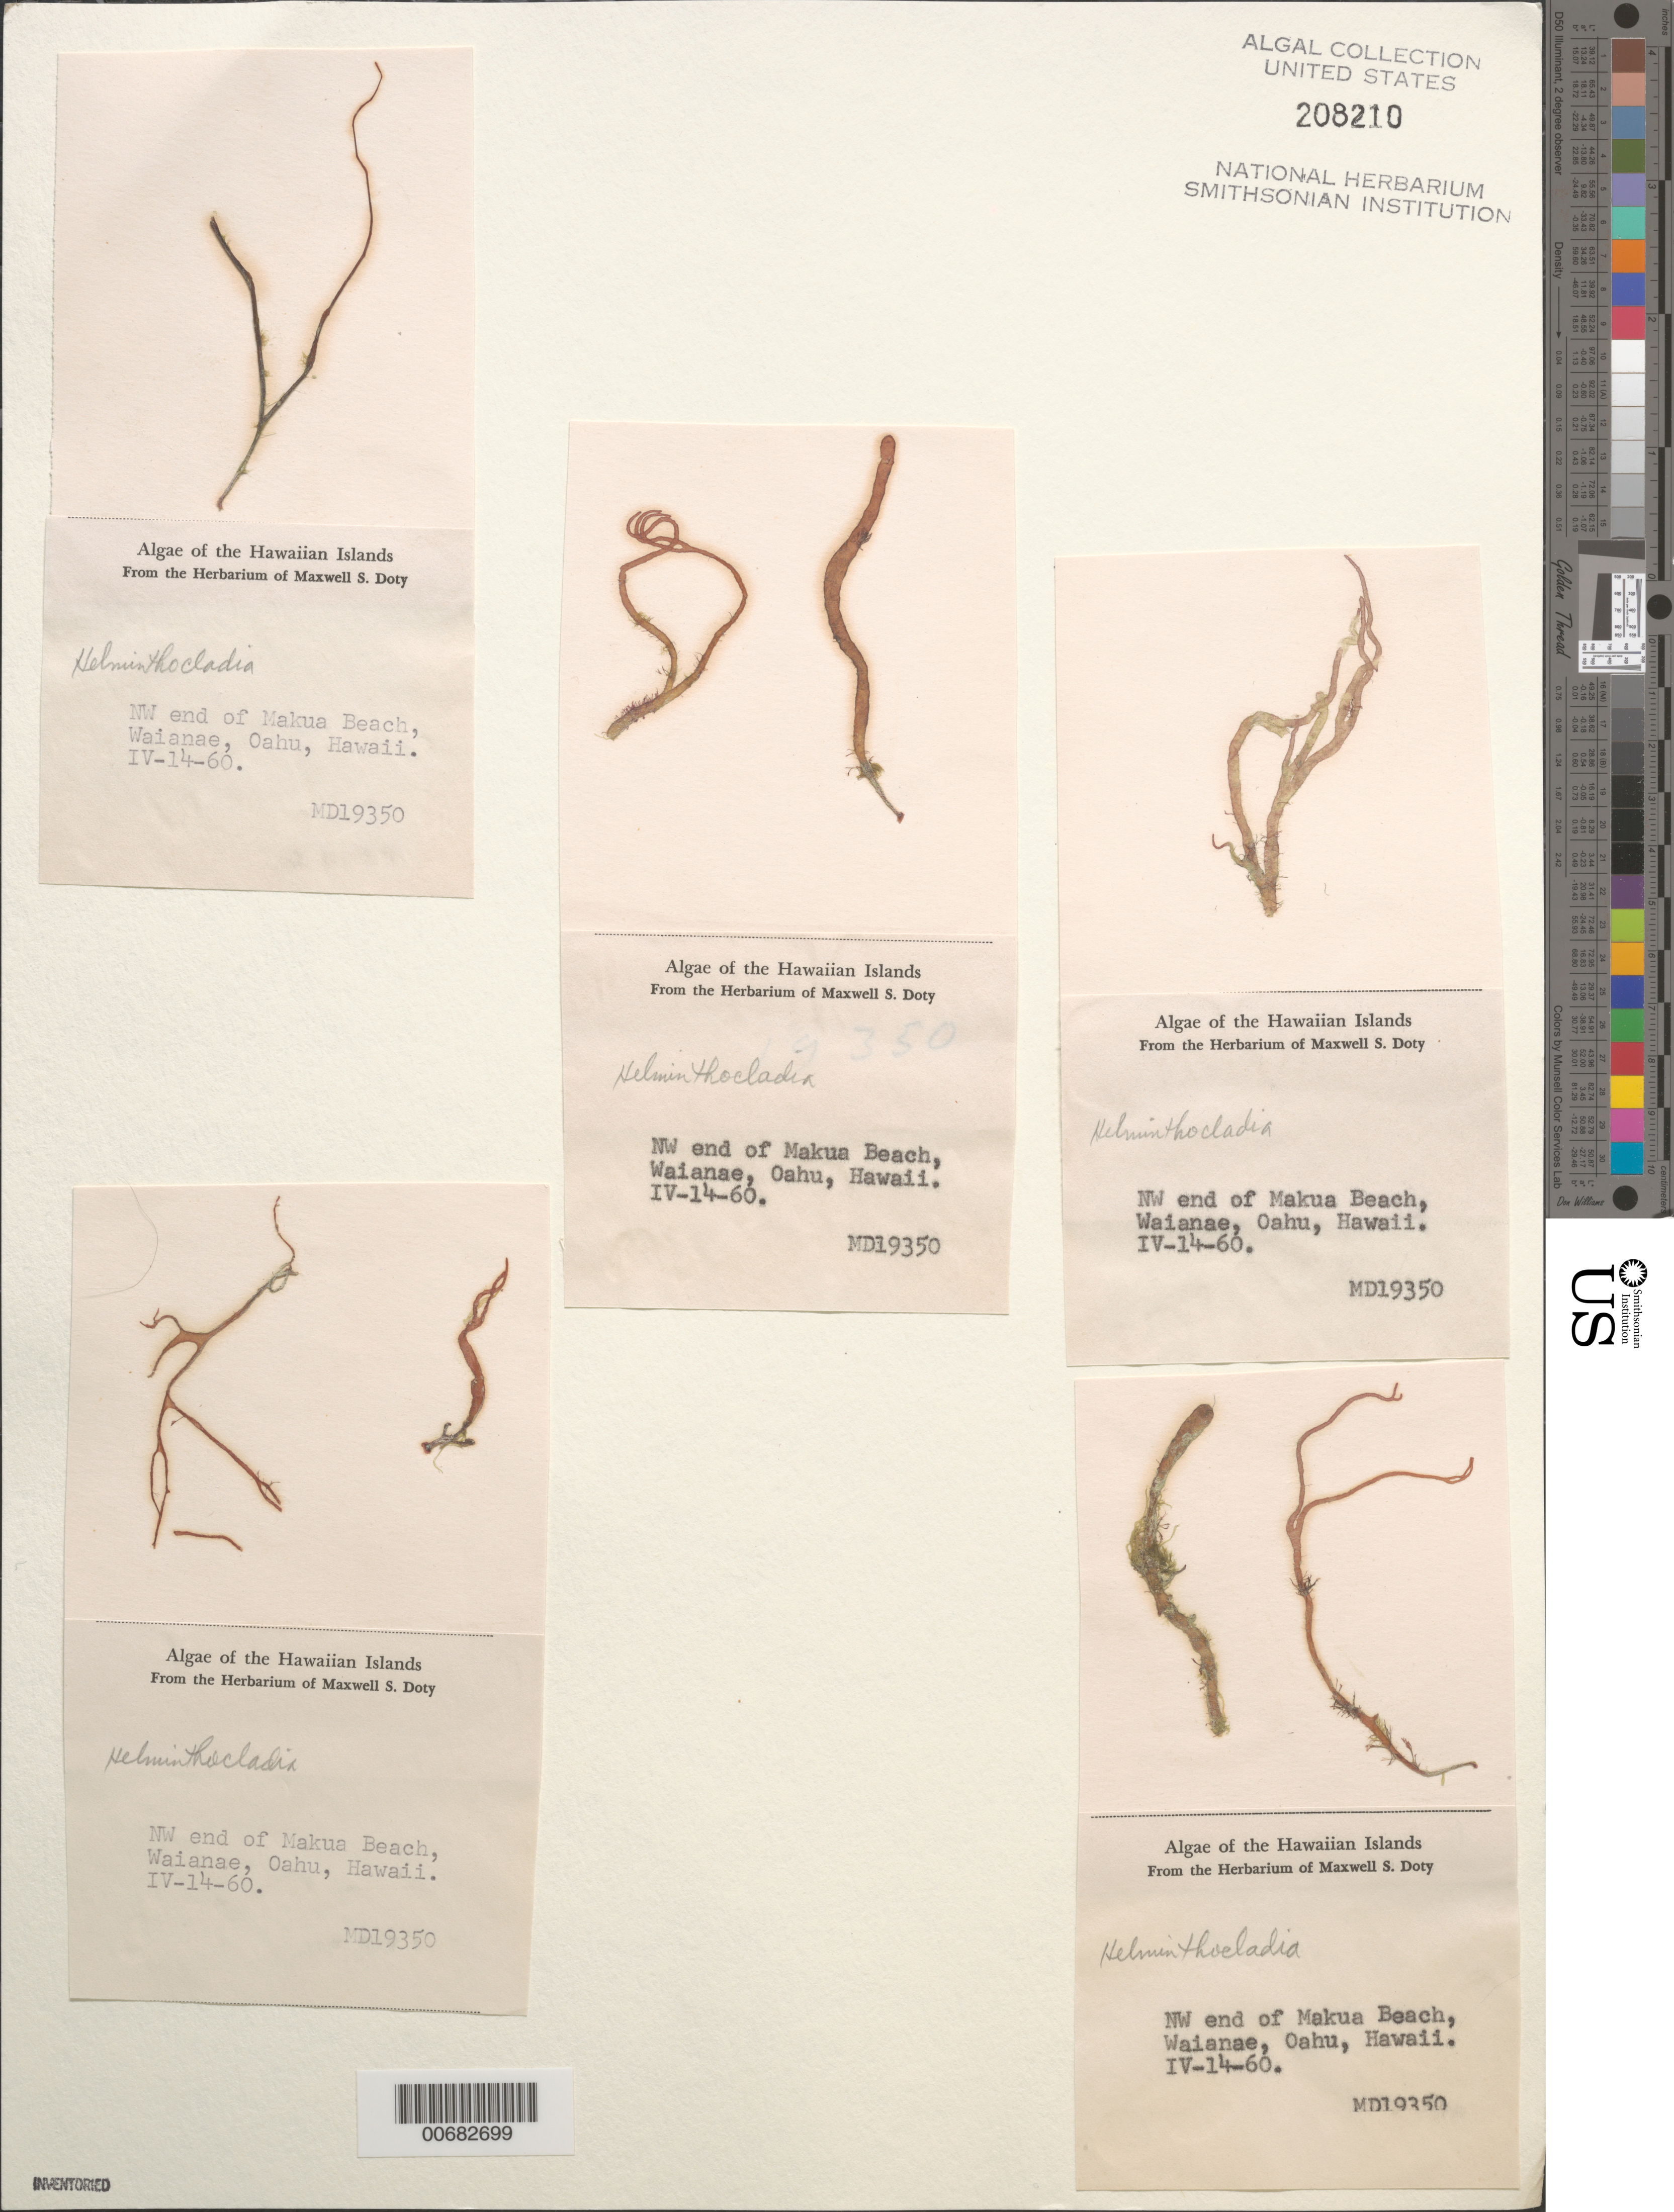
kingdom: Plantae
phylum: Rhodophyta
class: Florideophyceae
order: Nemaliales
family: Liagoraceae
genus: Helminthocladia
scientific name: Helminthocladia sp.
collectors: M. S.Doty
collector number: MSD 19350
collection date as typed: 14 Apr 1960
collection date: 1960-04-14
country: United States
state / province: Hawaii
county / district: Honolulu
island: Oahu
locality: Makua Beach, Waianae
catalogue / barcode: US 208210